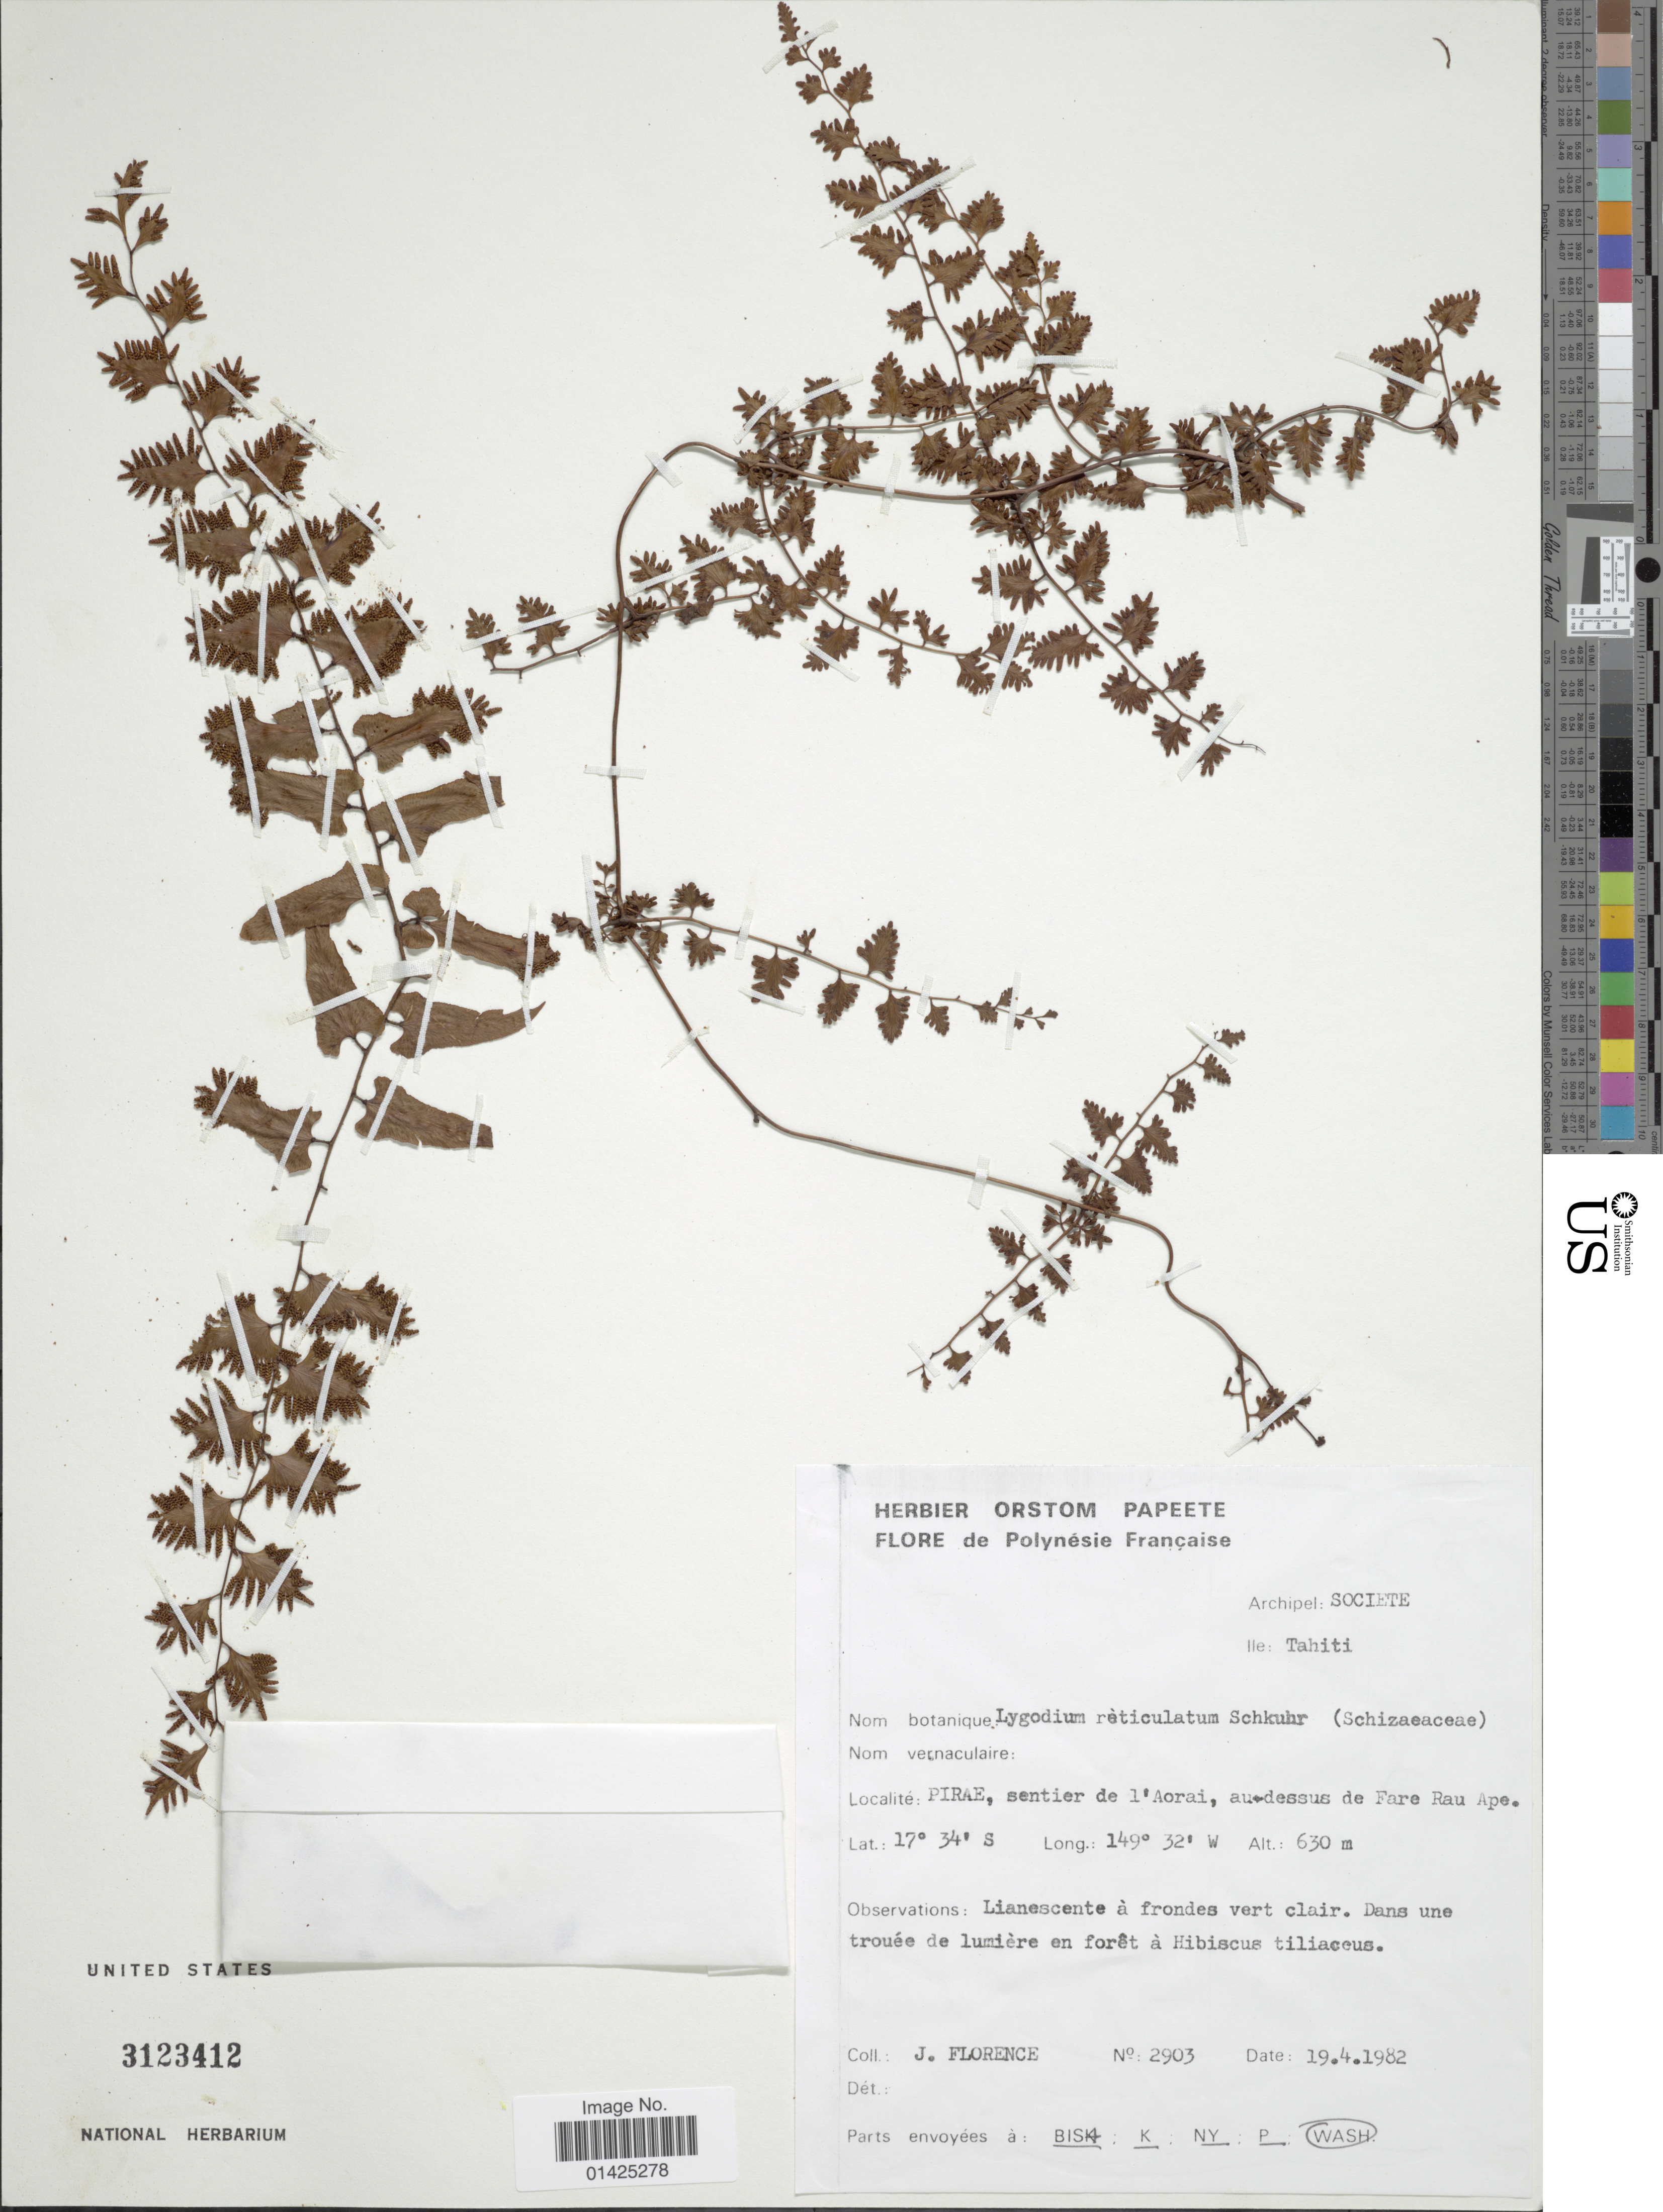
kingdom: Plantae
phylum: Tracheophyta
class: Polypodiopsida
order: Schizaeales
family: Lygodiaceae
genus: Lygodium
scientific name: Lygodium reticulatum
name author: Schkuhr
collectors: J. Florence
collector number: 2903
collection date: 1982-04-19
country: French Polynesia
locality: Archipel Society, Ile Tahiti, Pirae, sentier de l'Aorai, au-dessus de Fare Rau Ape.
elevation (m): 630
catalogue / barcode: US 3123412